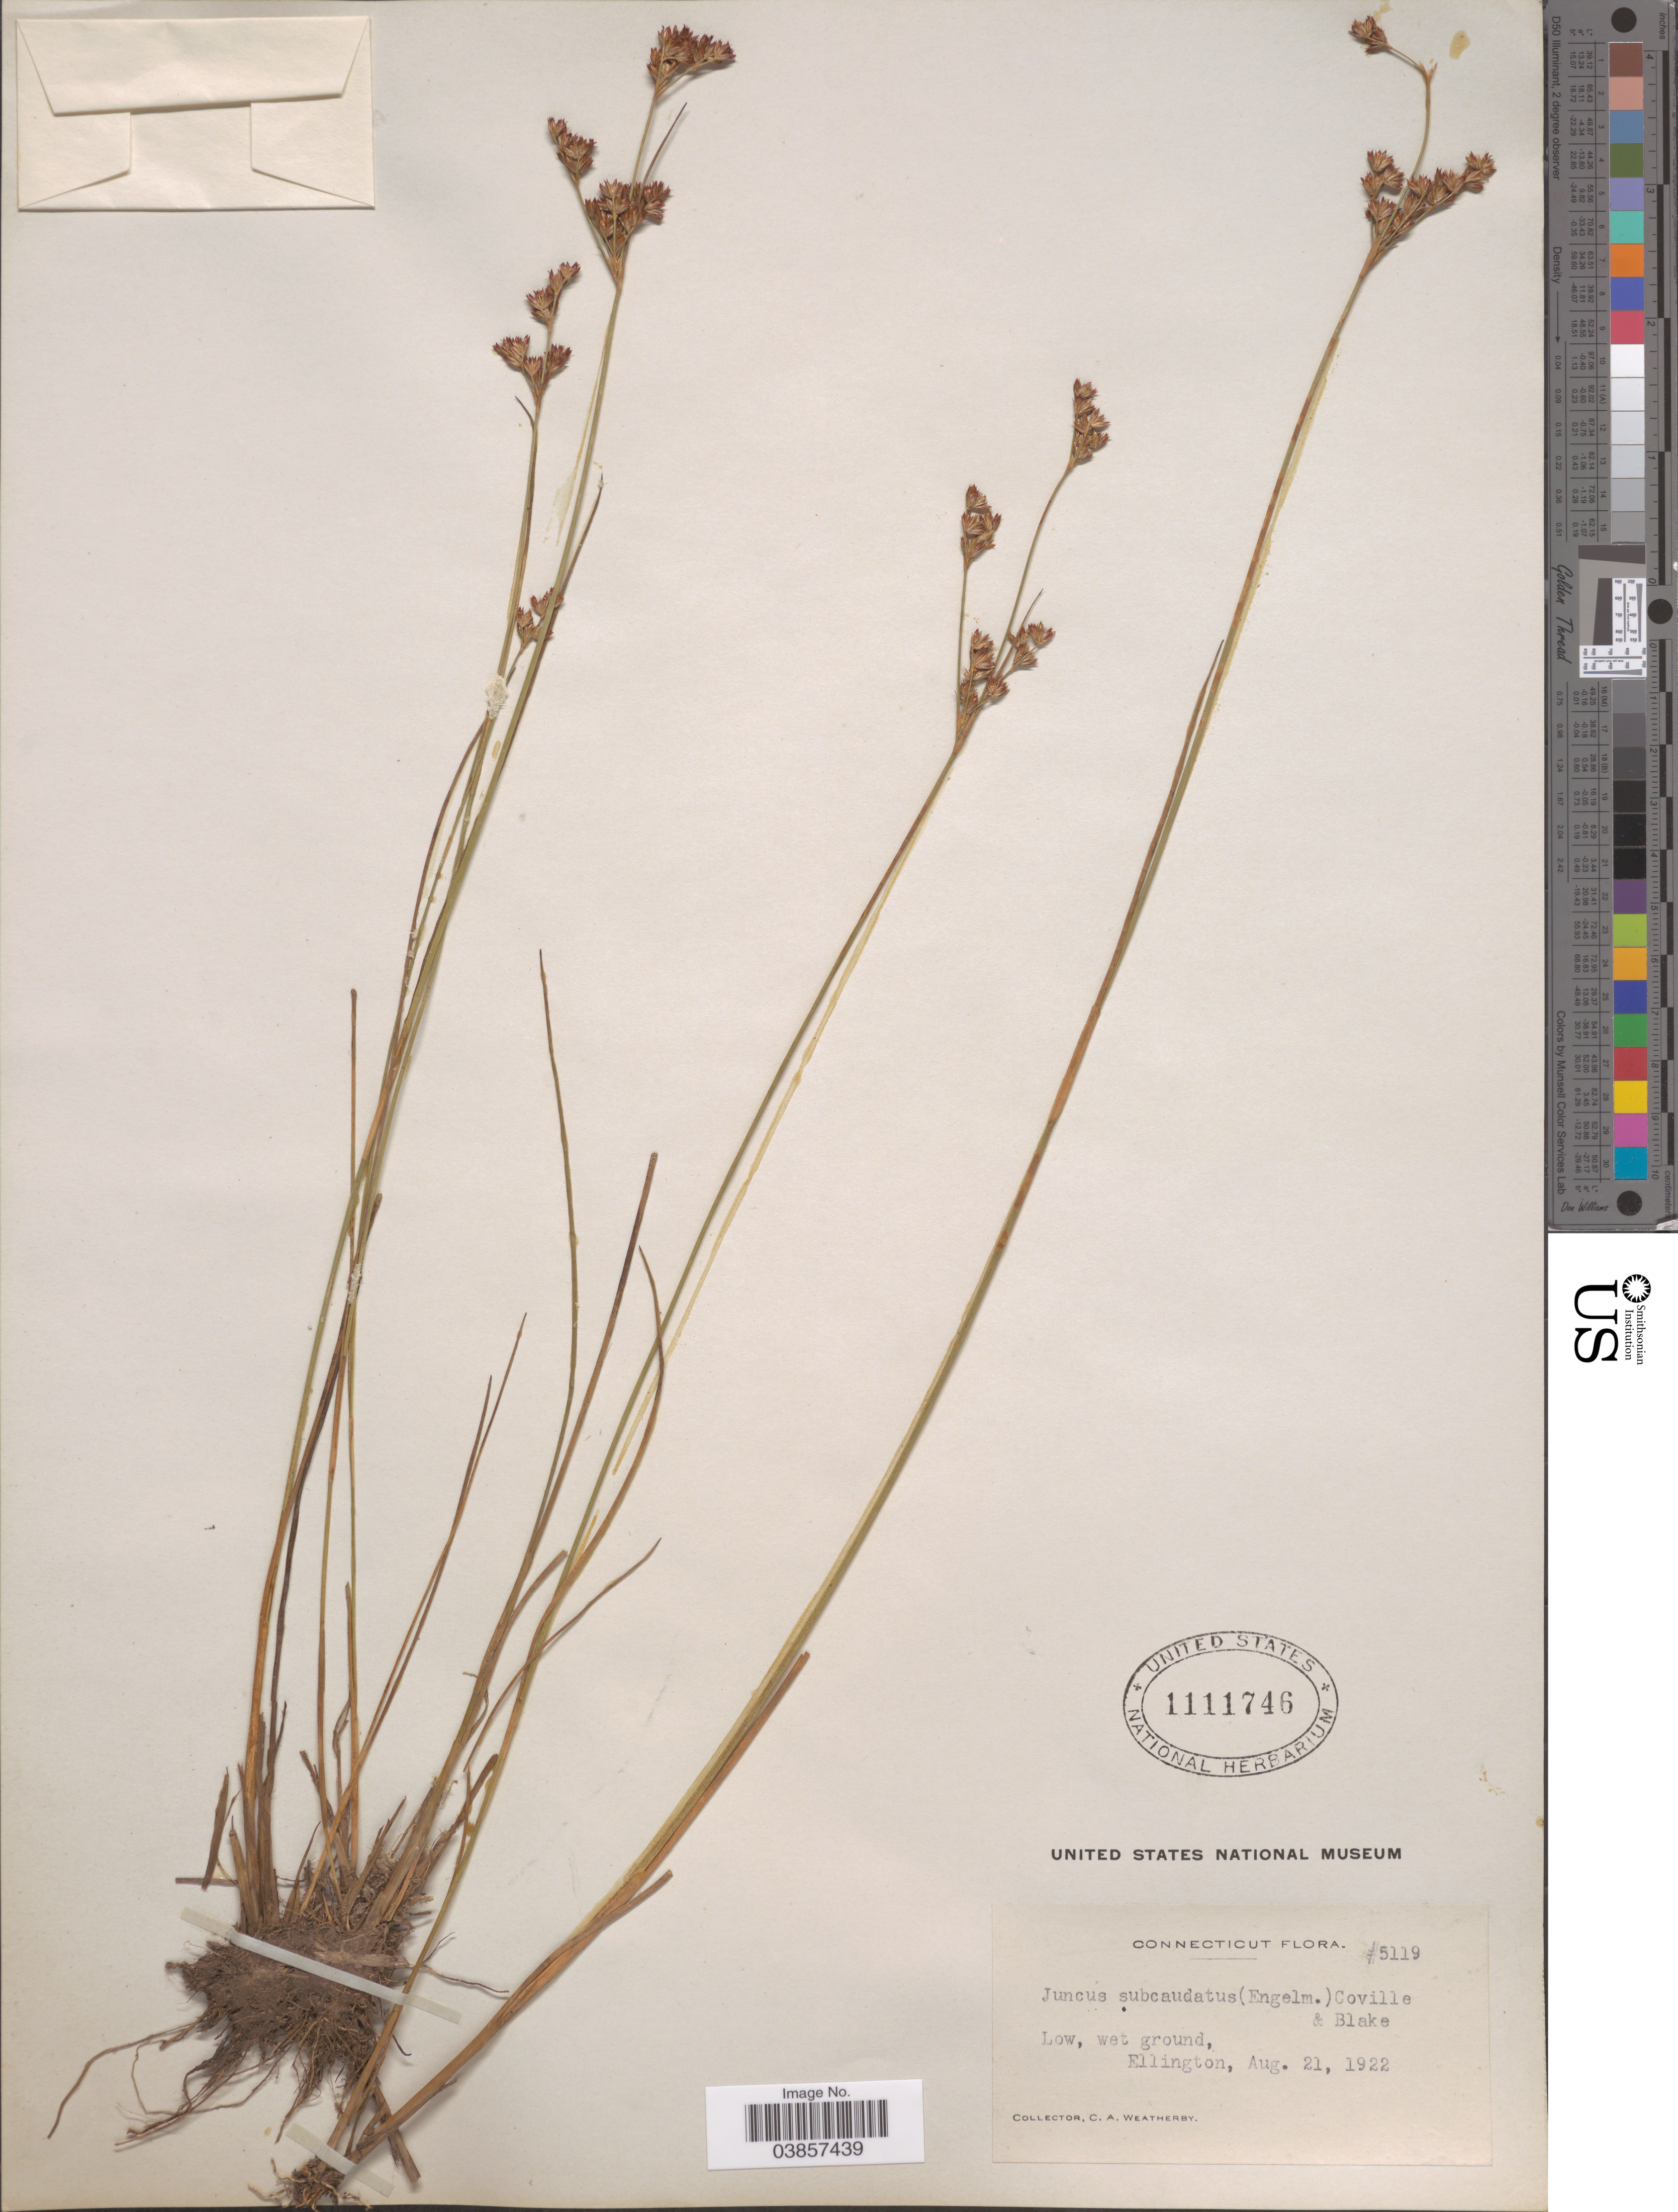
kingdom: Plantae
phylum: Tracheophyta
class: Liliopsida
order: Poales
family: Juncaceae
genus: Juncus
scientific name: Juncus subcaudatus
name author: (Engelm. ex A. Gray) Coville & S.F. Blake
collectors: C. A. Weatherby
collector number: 5119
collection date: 1922-08-21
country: United States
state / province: Connecticut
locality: Ellington.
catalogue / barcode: US 1111746